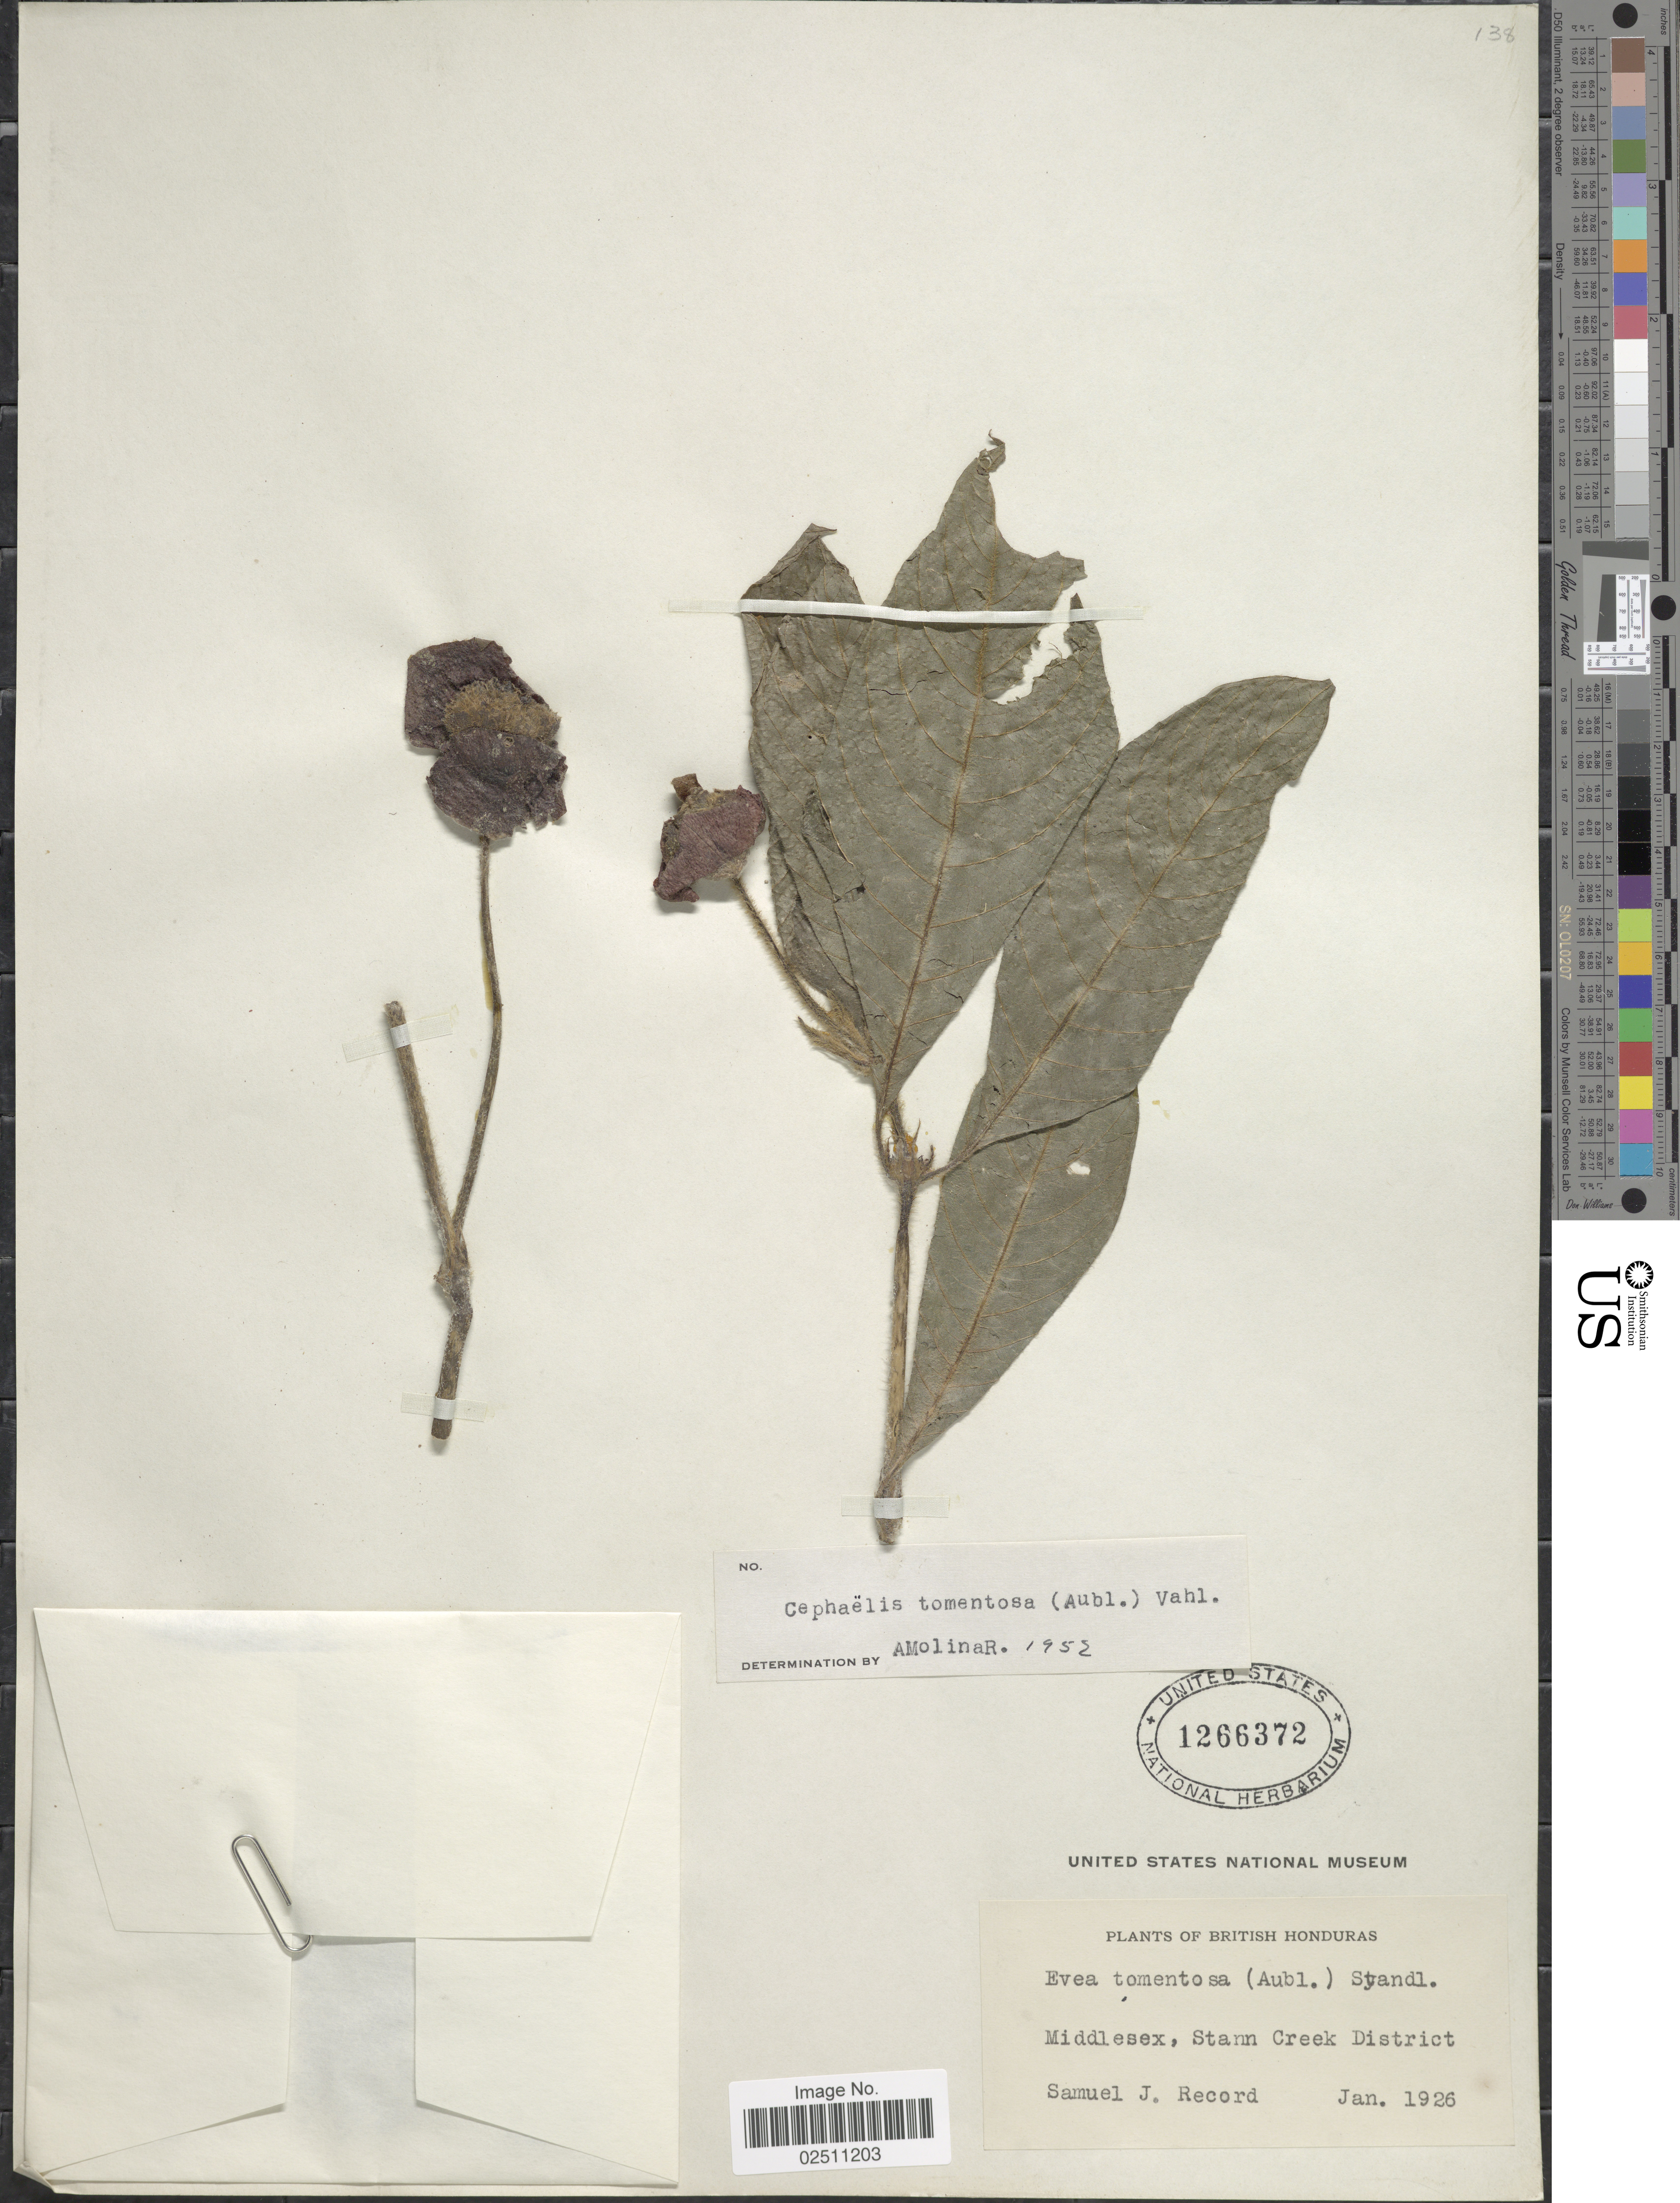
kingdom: Plantae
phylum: Tracheophyta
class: Magnoliopsida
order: Gentianales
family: Rubiaceae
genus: Psychotria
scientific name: Psychotria poeppigiana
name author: Müll. Arg.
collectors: S. J. Record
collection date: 1926-01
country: Belize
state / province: Stann Creek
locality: Middlesex, British Honduras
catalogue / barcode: US 1266372